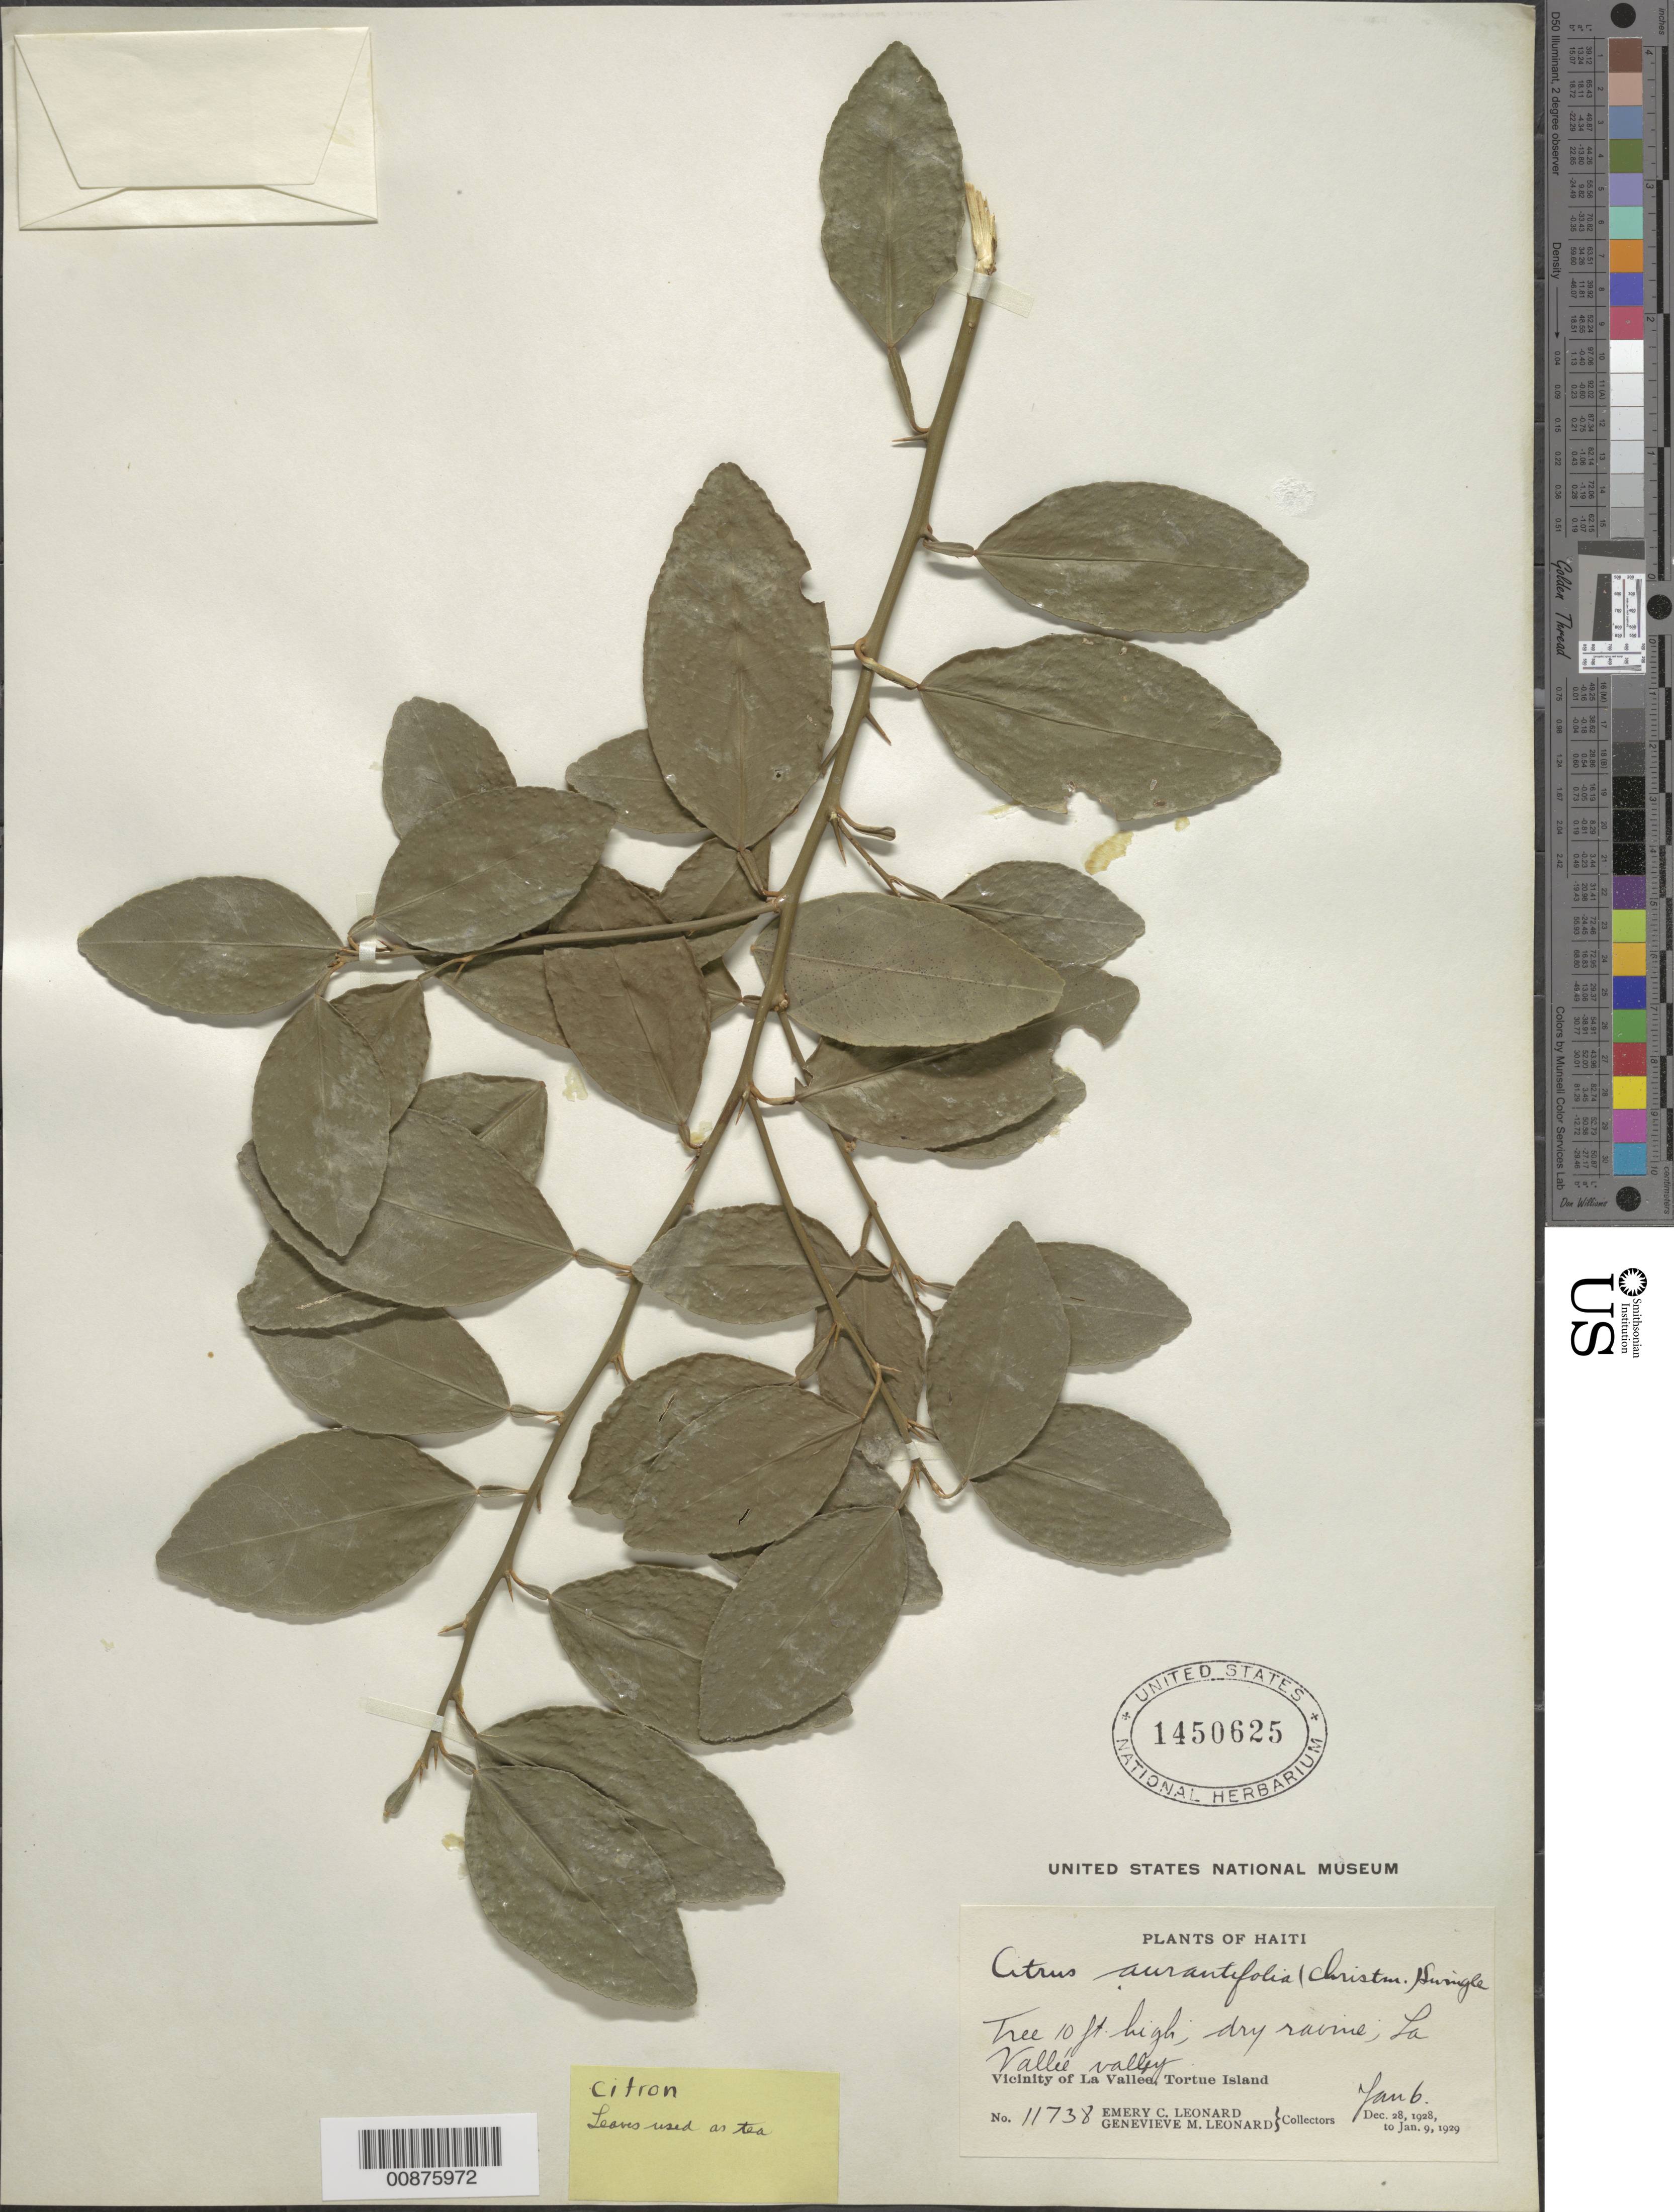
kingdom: Plantae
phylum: Tracheophyta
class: Magnoliopsida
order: Sapindales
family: Rutaceae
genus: Citrus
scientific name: Citrus maxima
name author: (Burm.) Merr.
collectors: E. C. Leonard & G. M. Leonard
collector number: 11738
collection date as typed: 06 Jan 1929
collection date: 1929-01-06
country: Haiti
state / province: Nord-Ouest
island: Île de la Tortue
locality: Vicinity of La Vallée, La Vallée valley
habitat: Dry ravine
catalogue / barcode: US 1450625